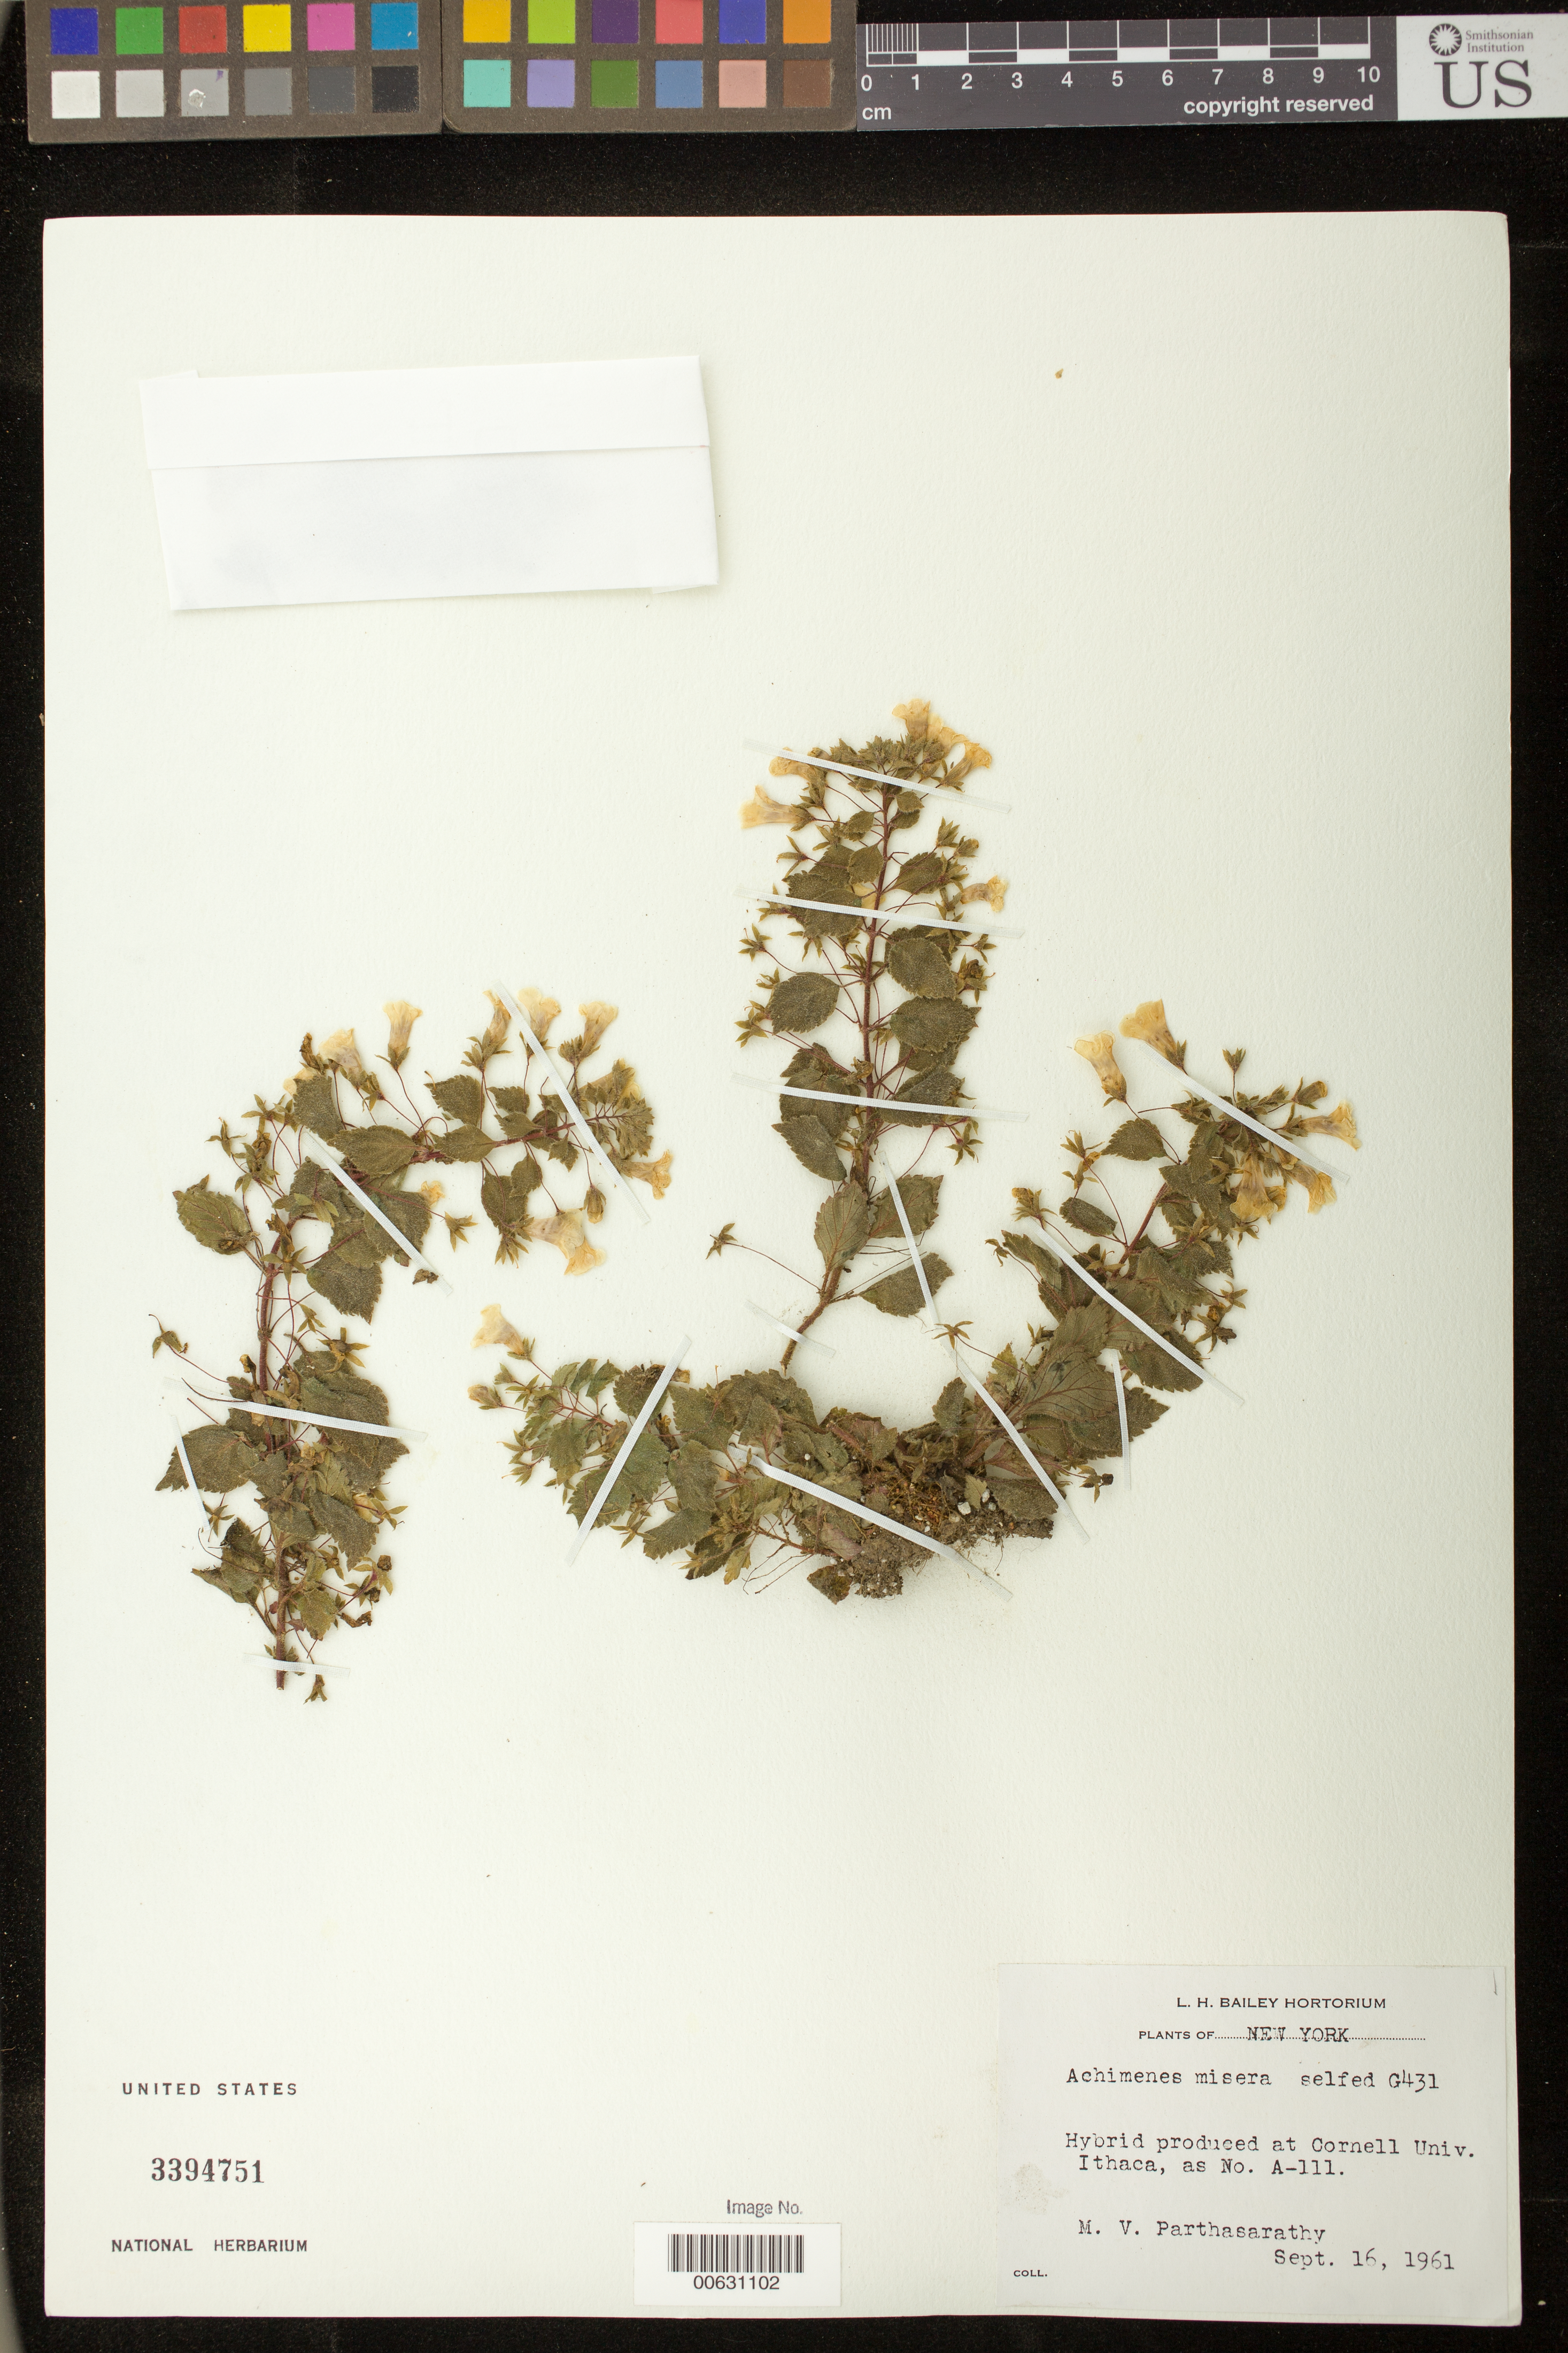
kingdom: Plantae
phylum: Tracheophyta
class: Magnoliopsida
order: Lamiales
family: Gesneriaceae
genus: Achimenes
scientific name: Achimenes misera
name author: Lindl.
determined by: Skog, Laurence E.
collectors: M. Parthasarathy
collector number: s.n. [A-111]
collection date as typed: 16 Sep 1961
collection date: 1961-09-16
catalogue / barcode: US 3394751